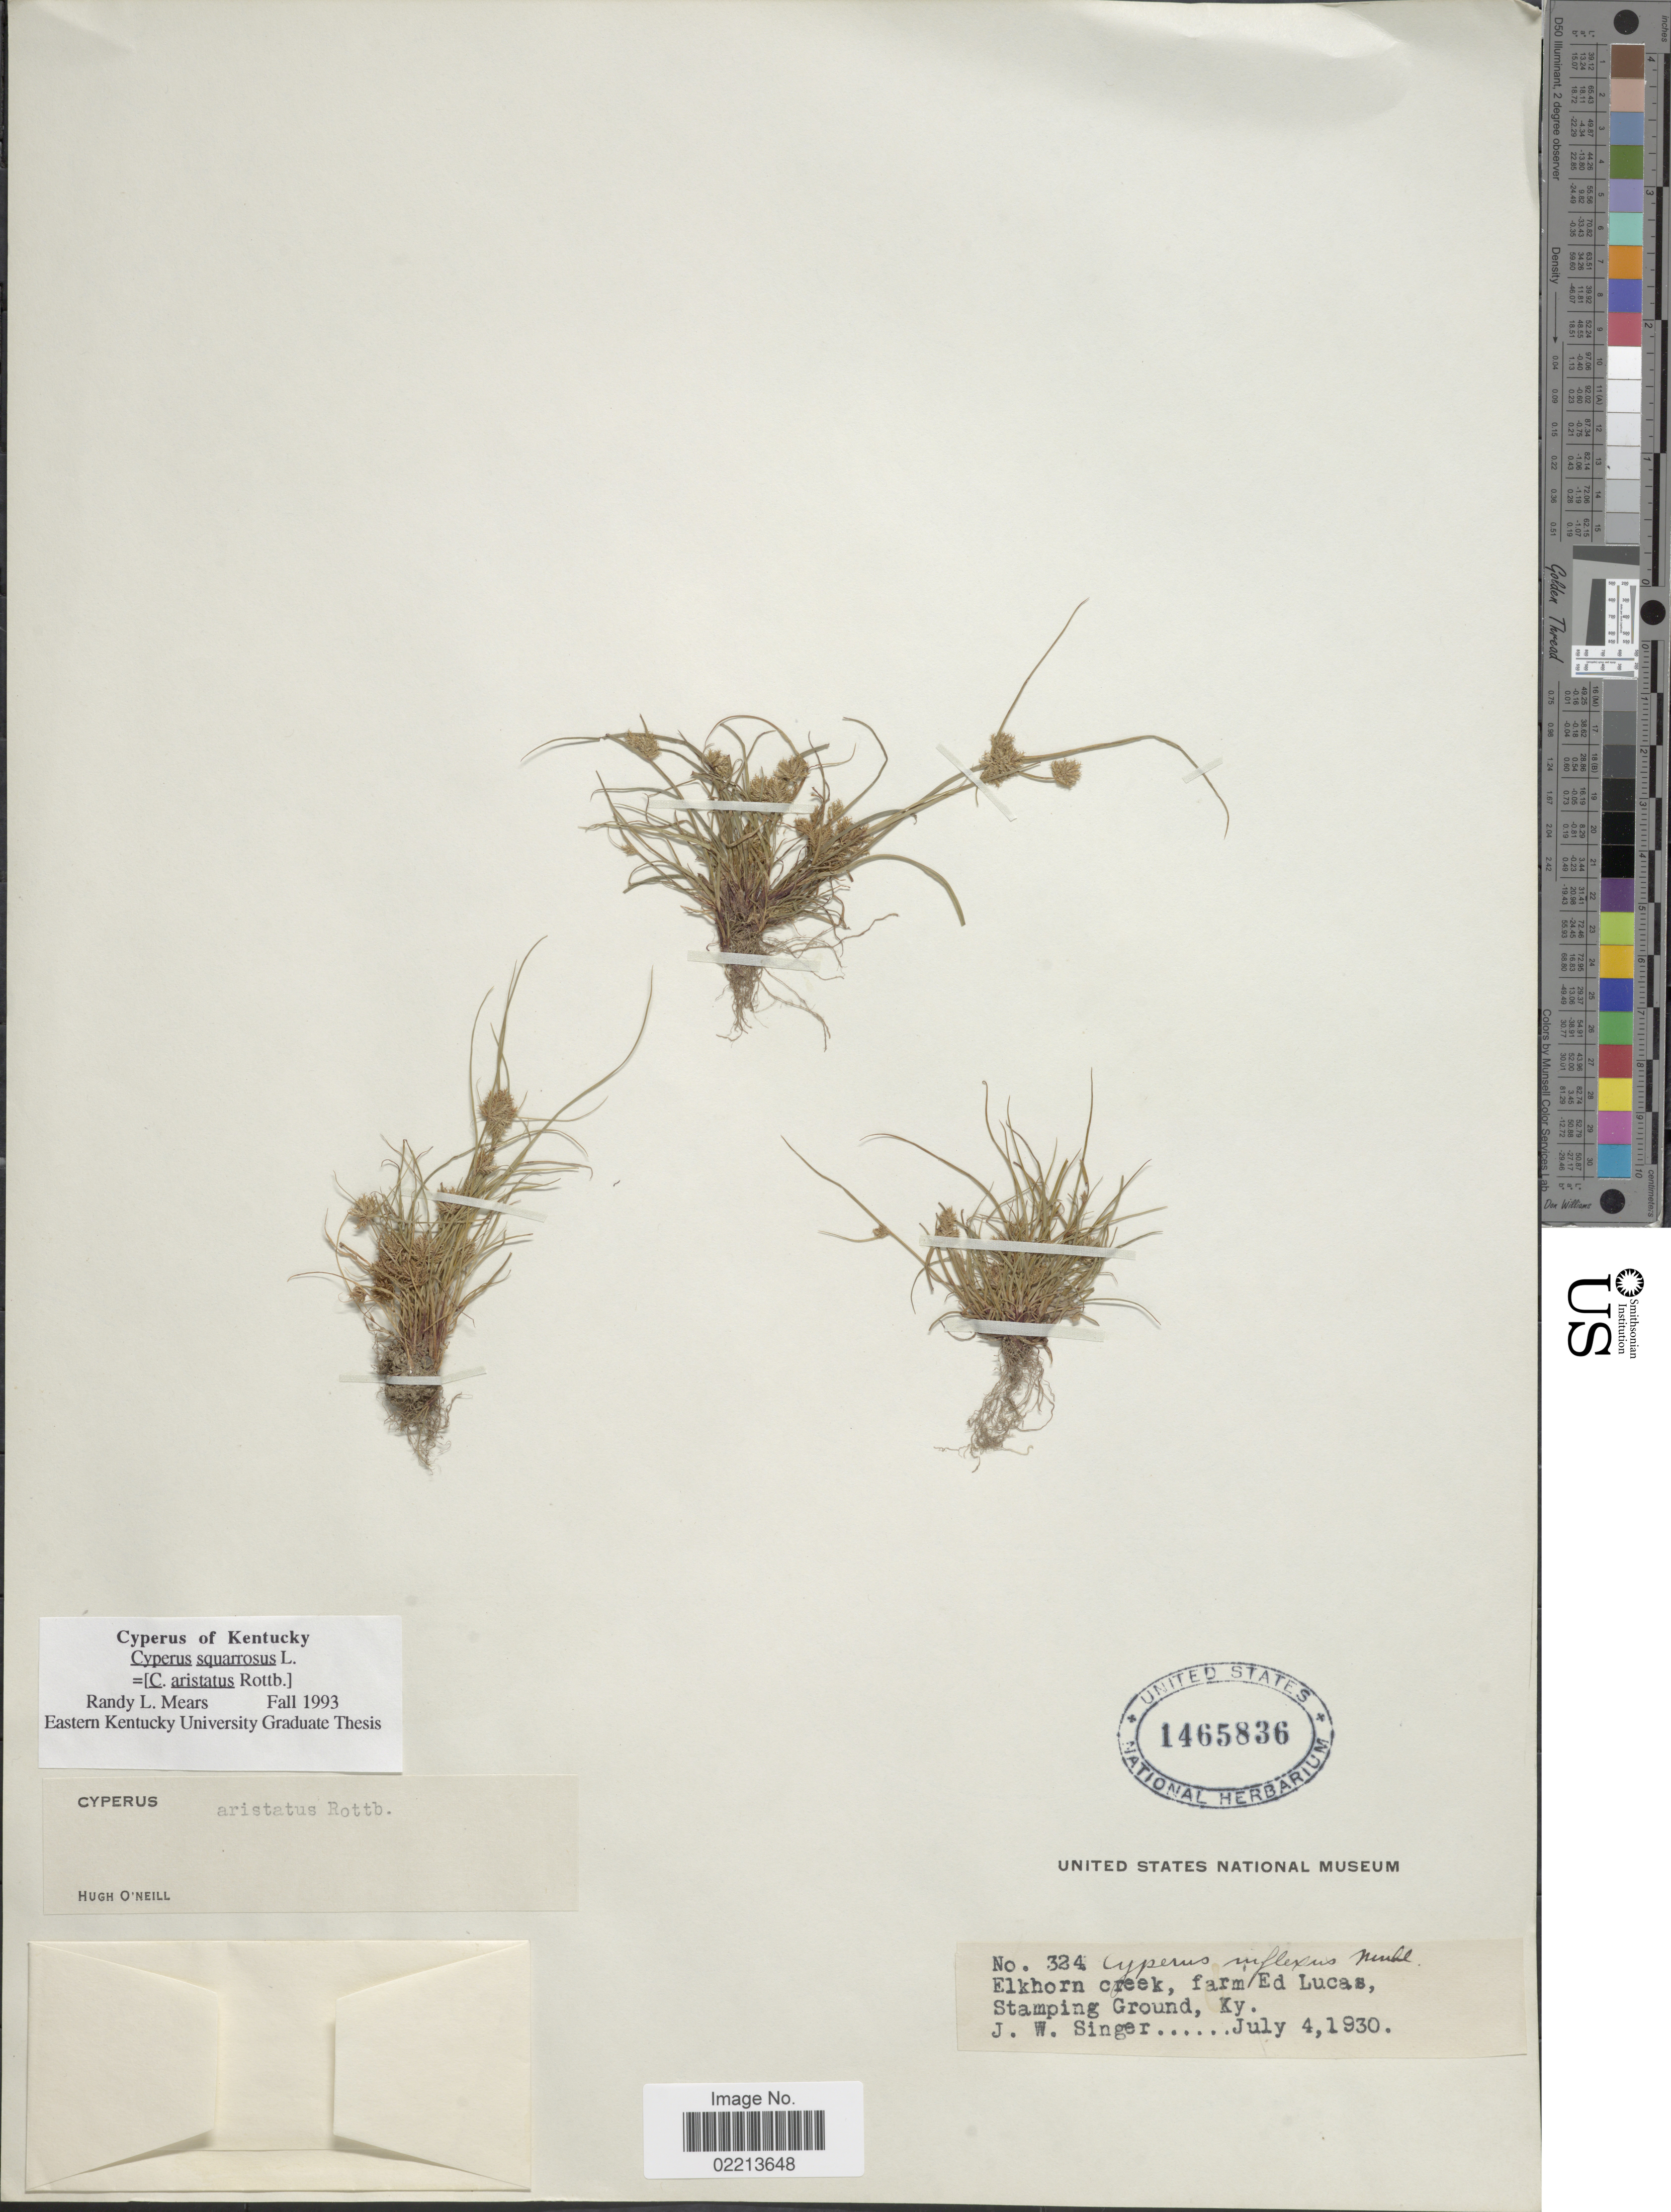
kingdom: Plantae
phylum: Tracheophyta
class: Liliopsida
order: Poales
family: Cyperaceae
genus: Cyperus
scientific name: Cyperus squarrosus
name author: L.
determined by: Mears, Randy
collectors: J. EW. Singer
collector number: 324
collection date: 1930-07-04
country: United States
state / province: Kentucky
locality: Elkhorn creek, farm Ed Lucas, Stamping Ground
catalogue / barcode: US 1465836